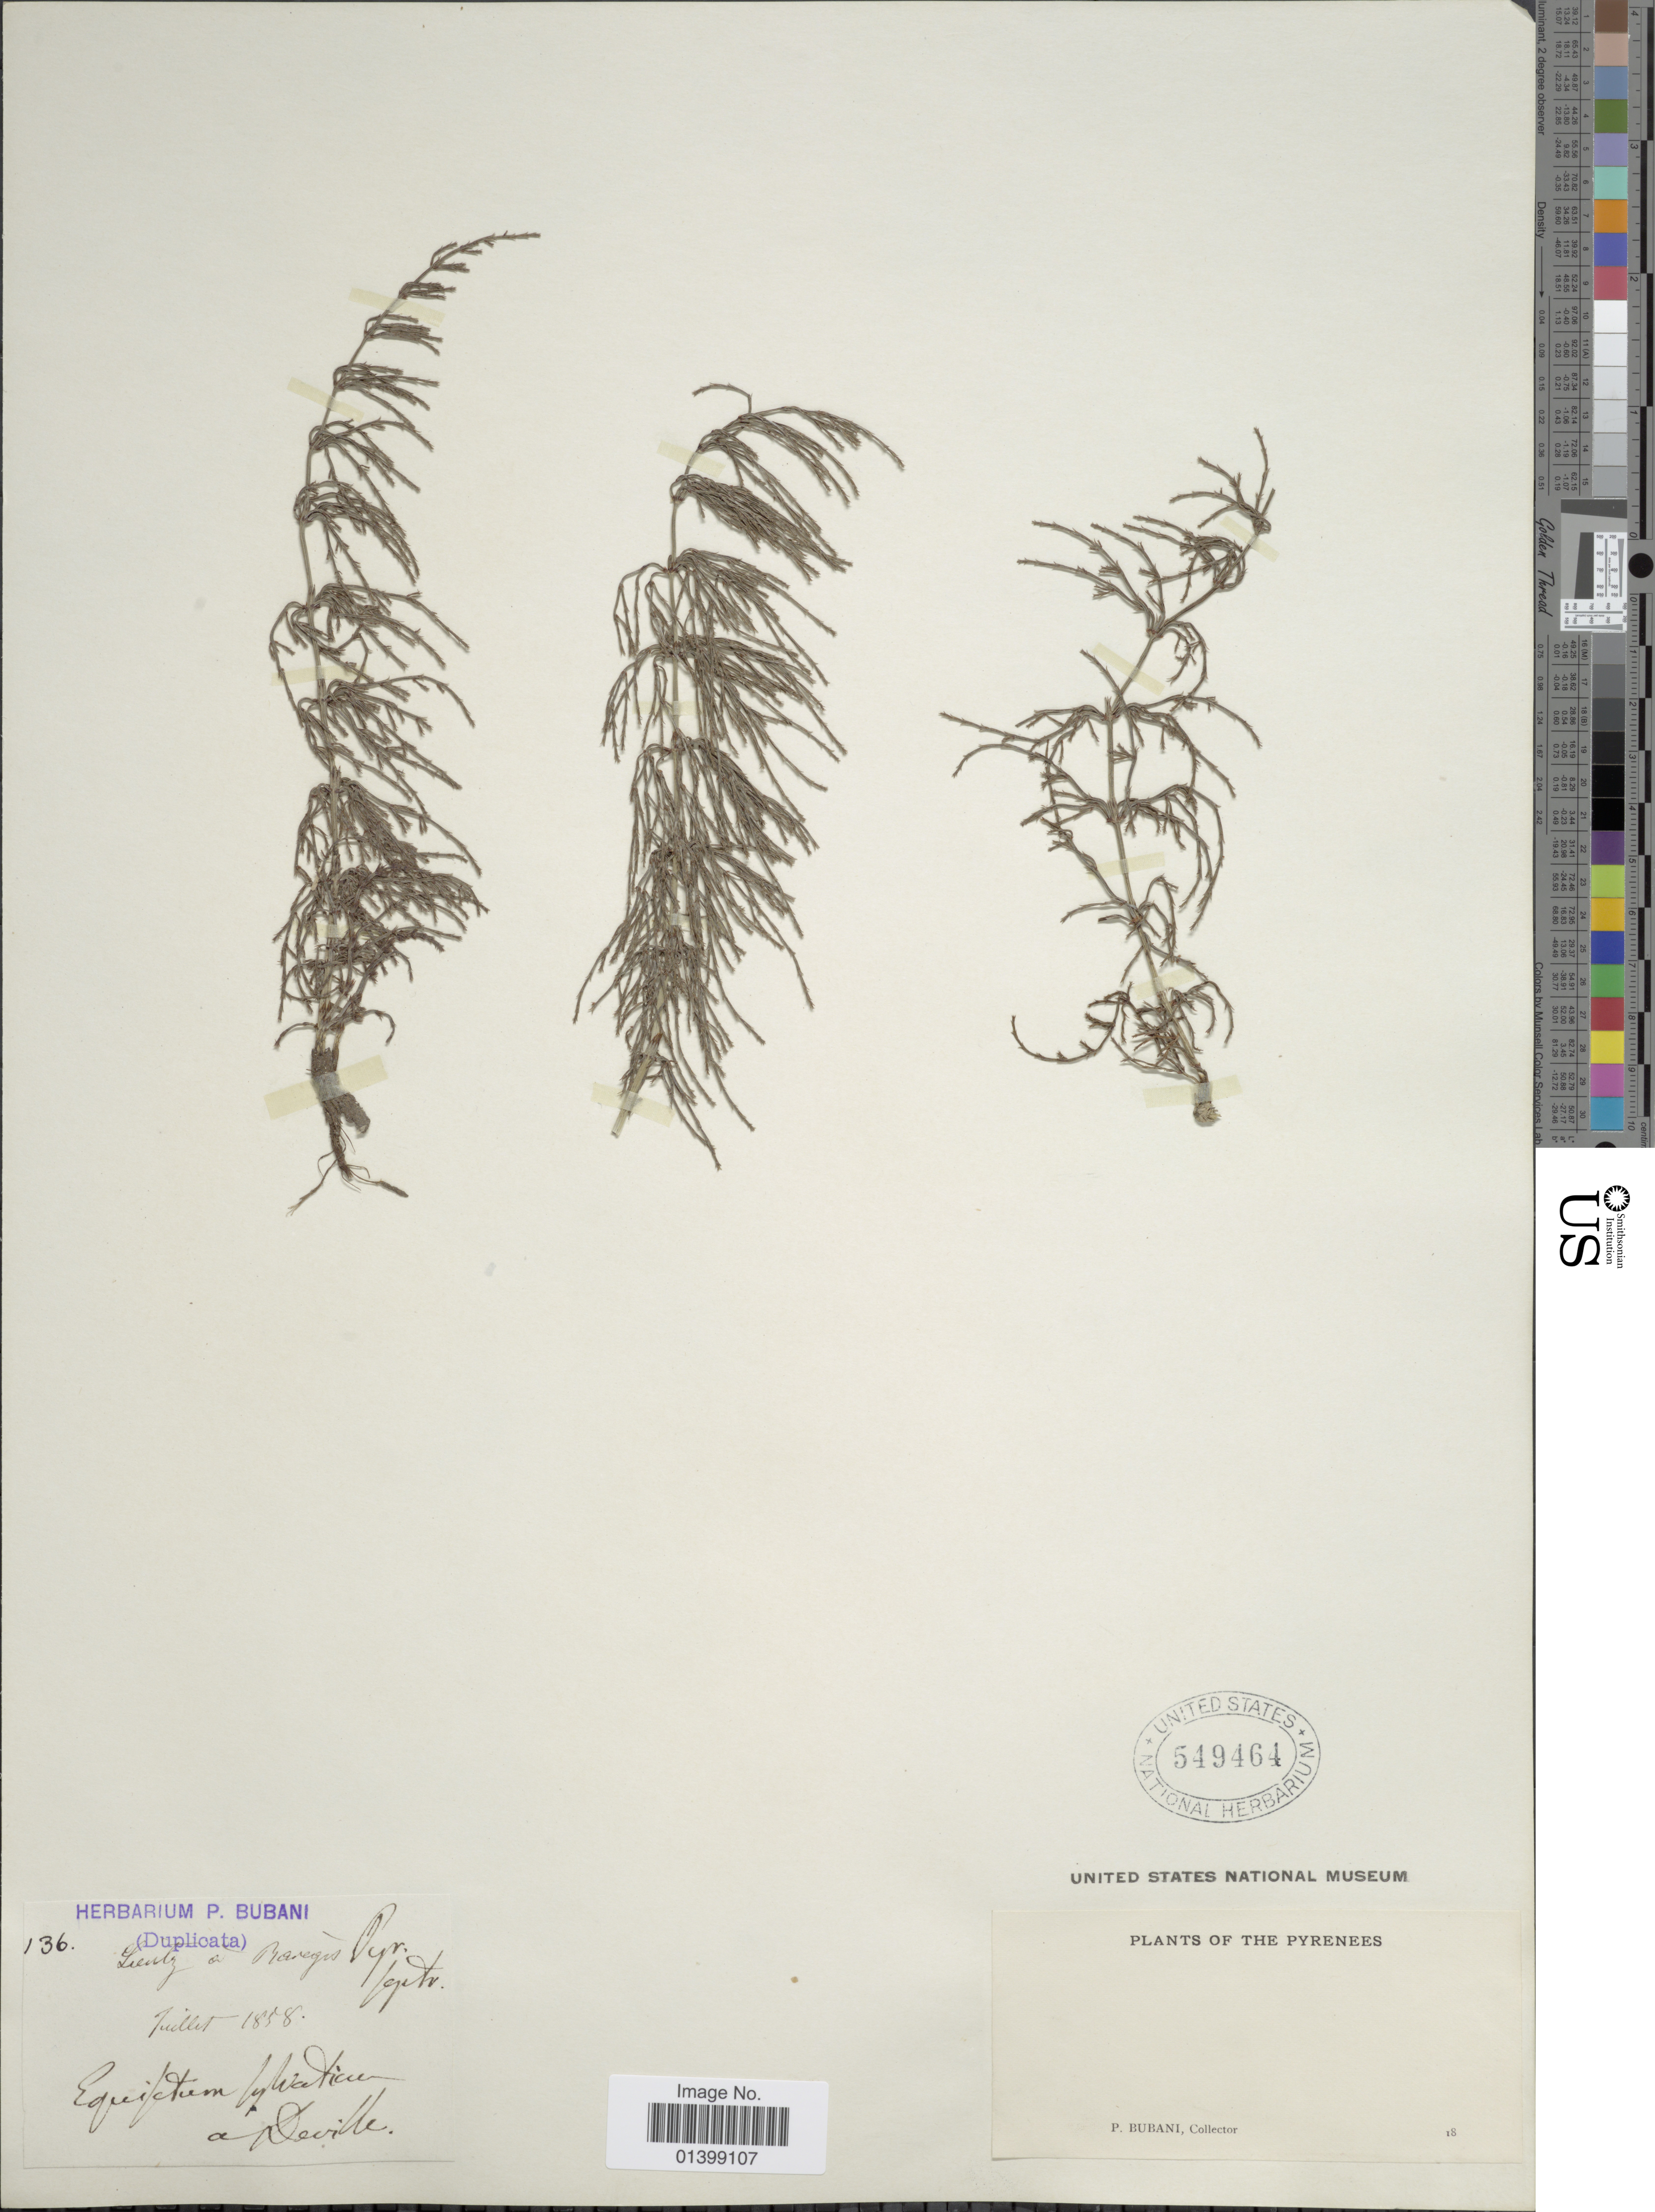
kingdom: Plantae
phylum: Tracheophyta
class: Polypodiopsida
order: Equisetales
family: Equisetaceae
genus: Equisetum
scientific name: Equisetum sylvaticum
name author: L.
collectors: P. Bubani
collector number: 136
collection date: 1858-07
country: France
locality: Deville, Pyrenees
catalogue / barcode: US 549464